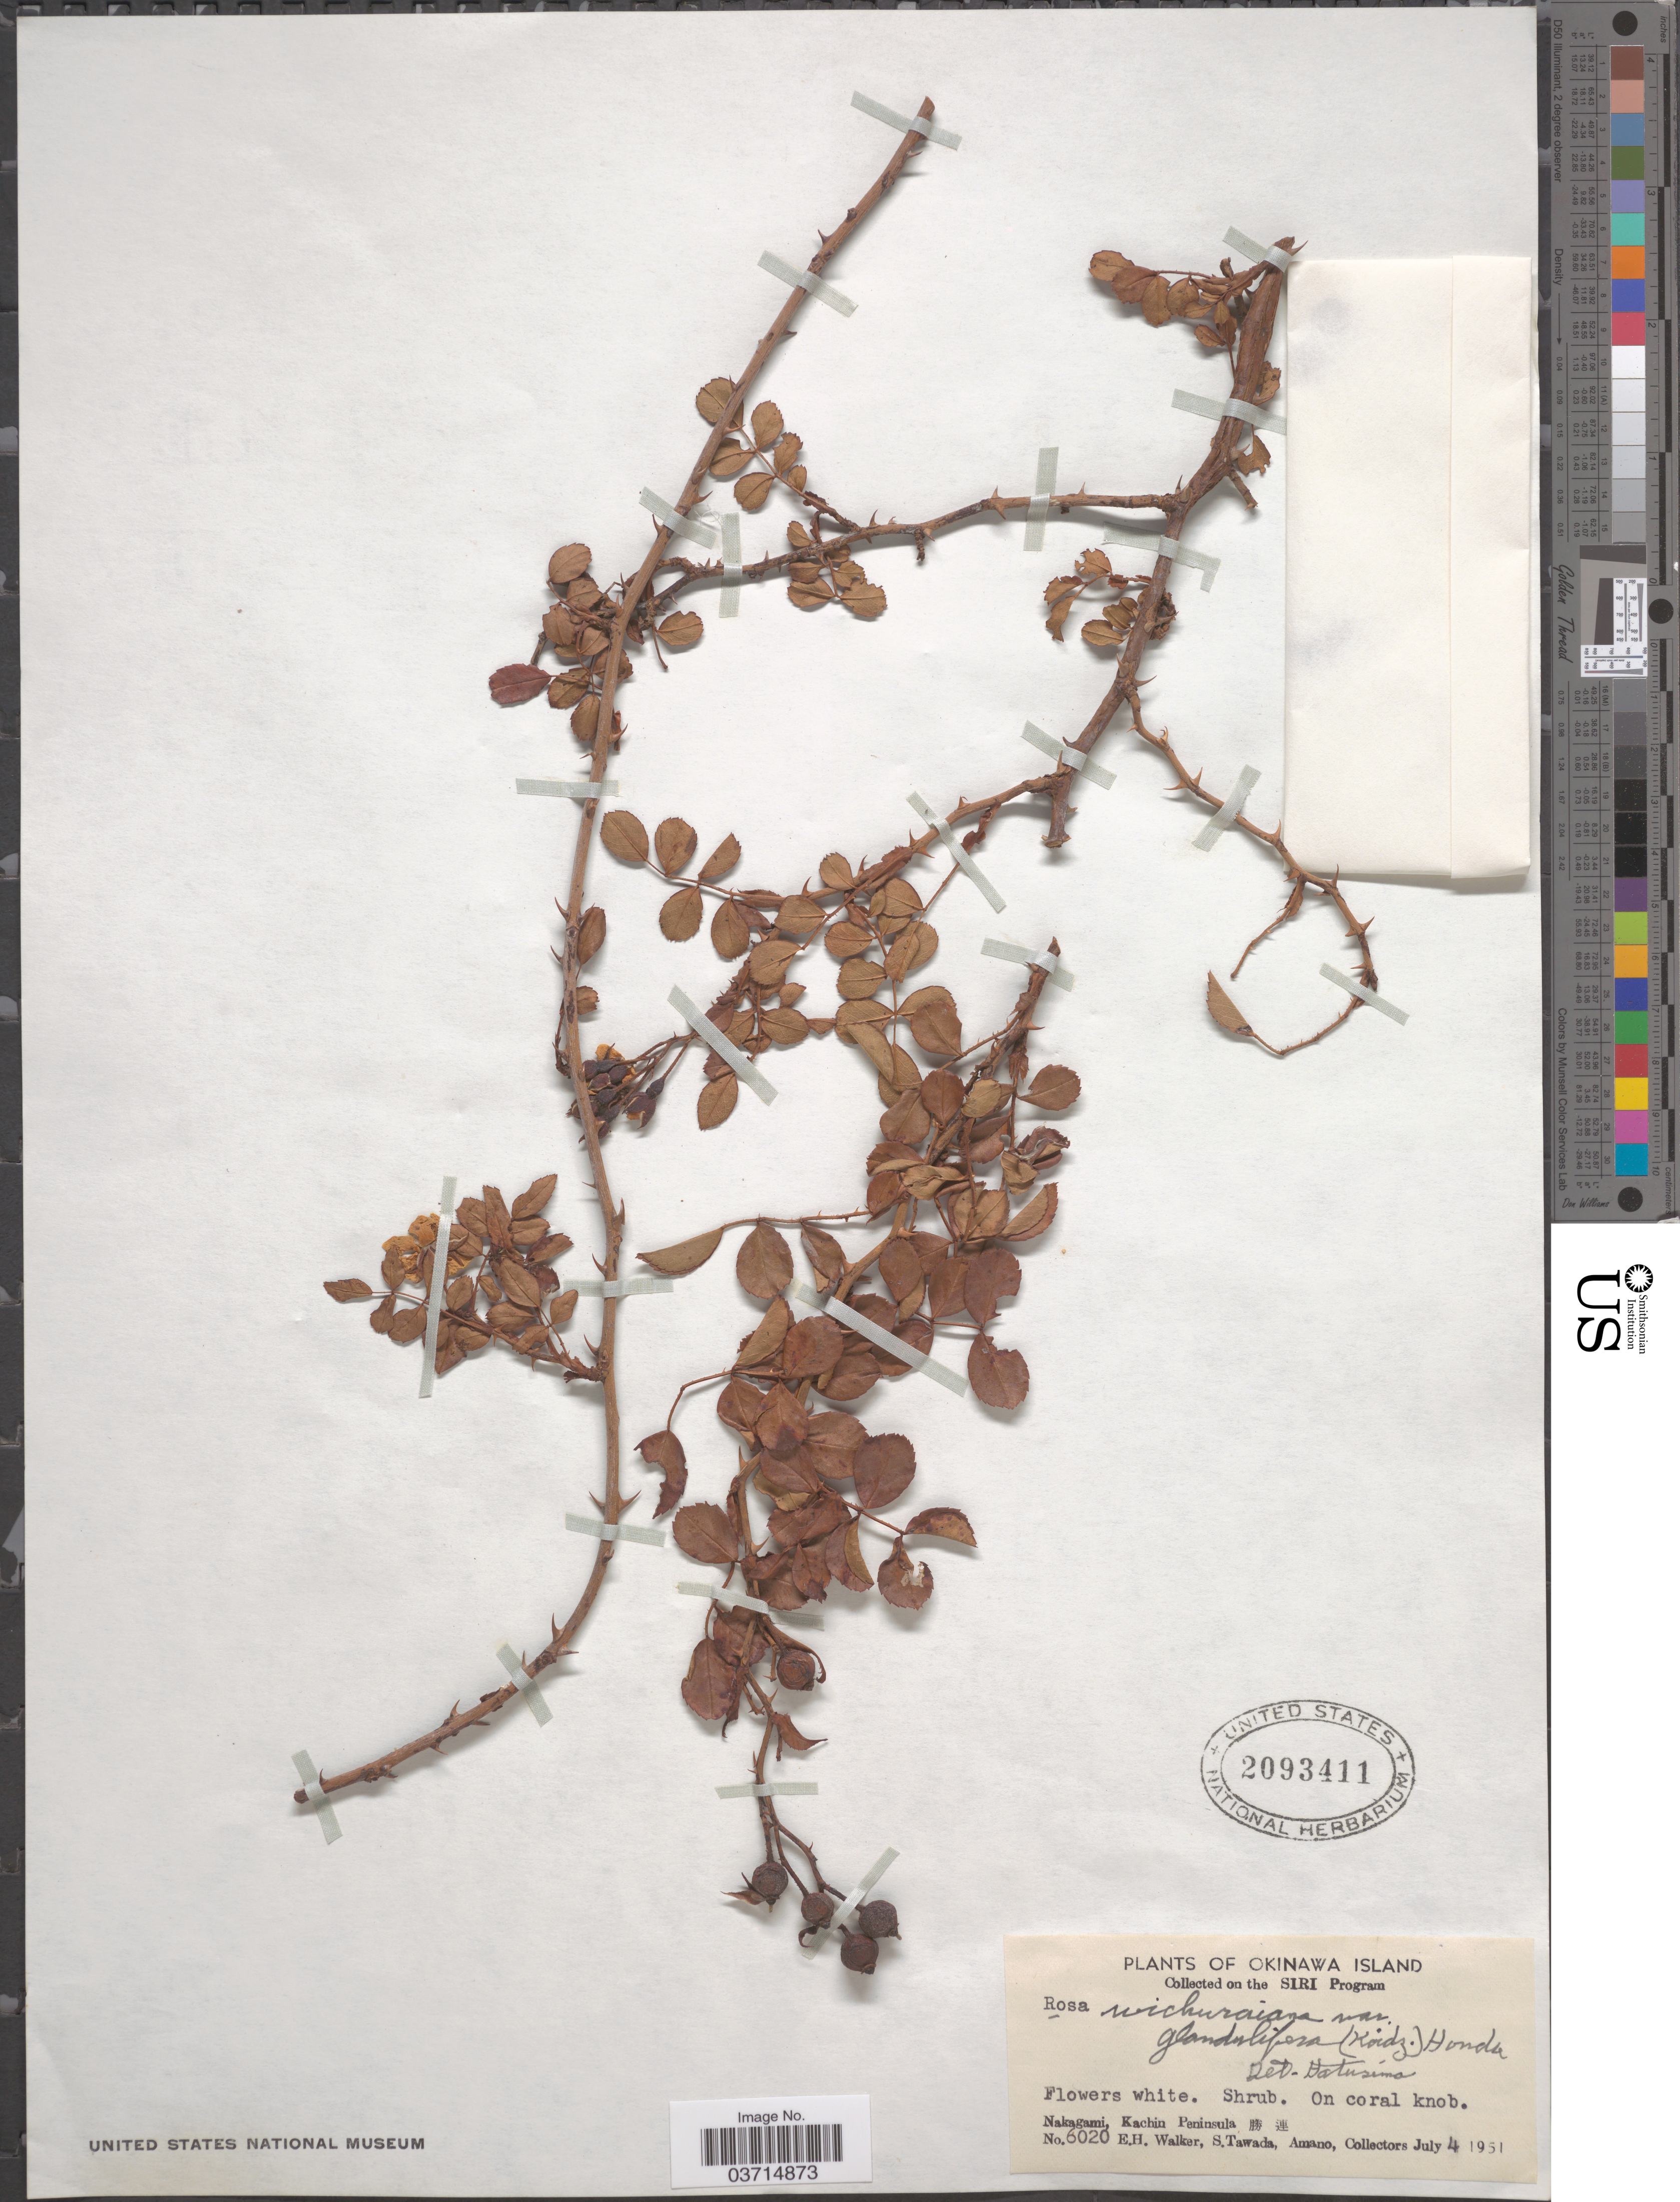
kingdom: Plantae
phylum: Tracheophyta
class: Magnoliopsida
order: Rosales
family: Rosaceae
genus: Rosa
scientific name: Rosa wichuraiana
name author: Crepin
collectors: E. H. Walker, S. Tawada & Amano, --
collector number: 6020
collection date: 1951-07-04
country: Japan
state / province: Okinawa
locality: Okinawa Island. Siri Program. Nakagami, Kachin Peninsula. X.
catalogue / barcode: US 2093411